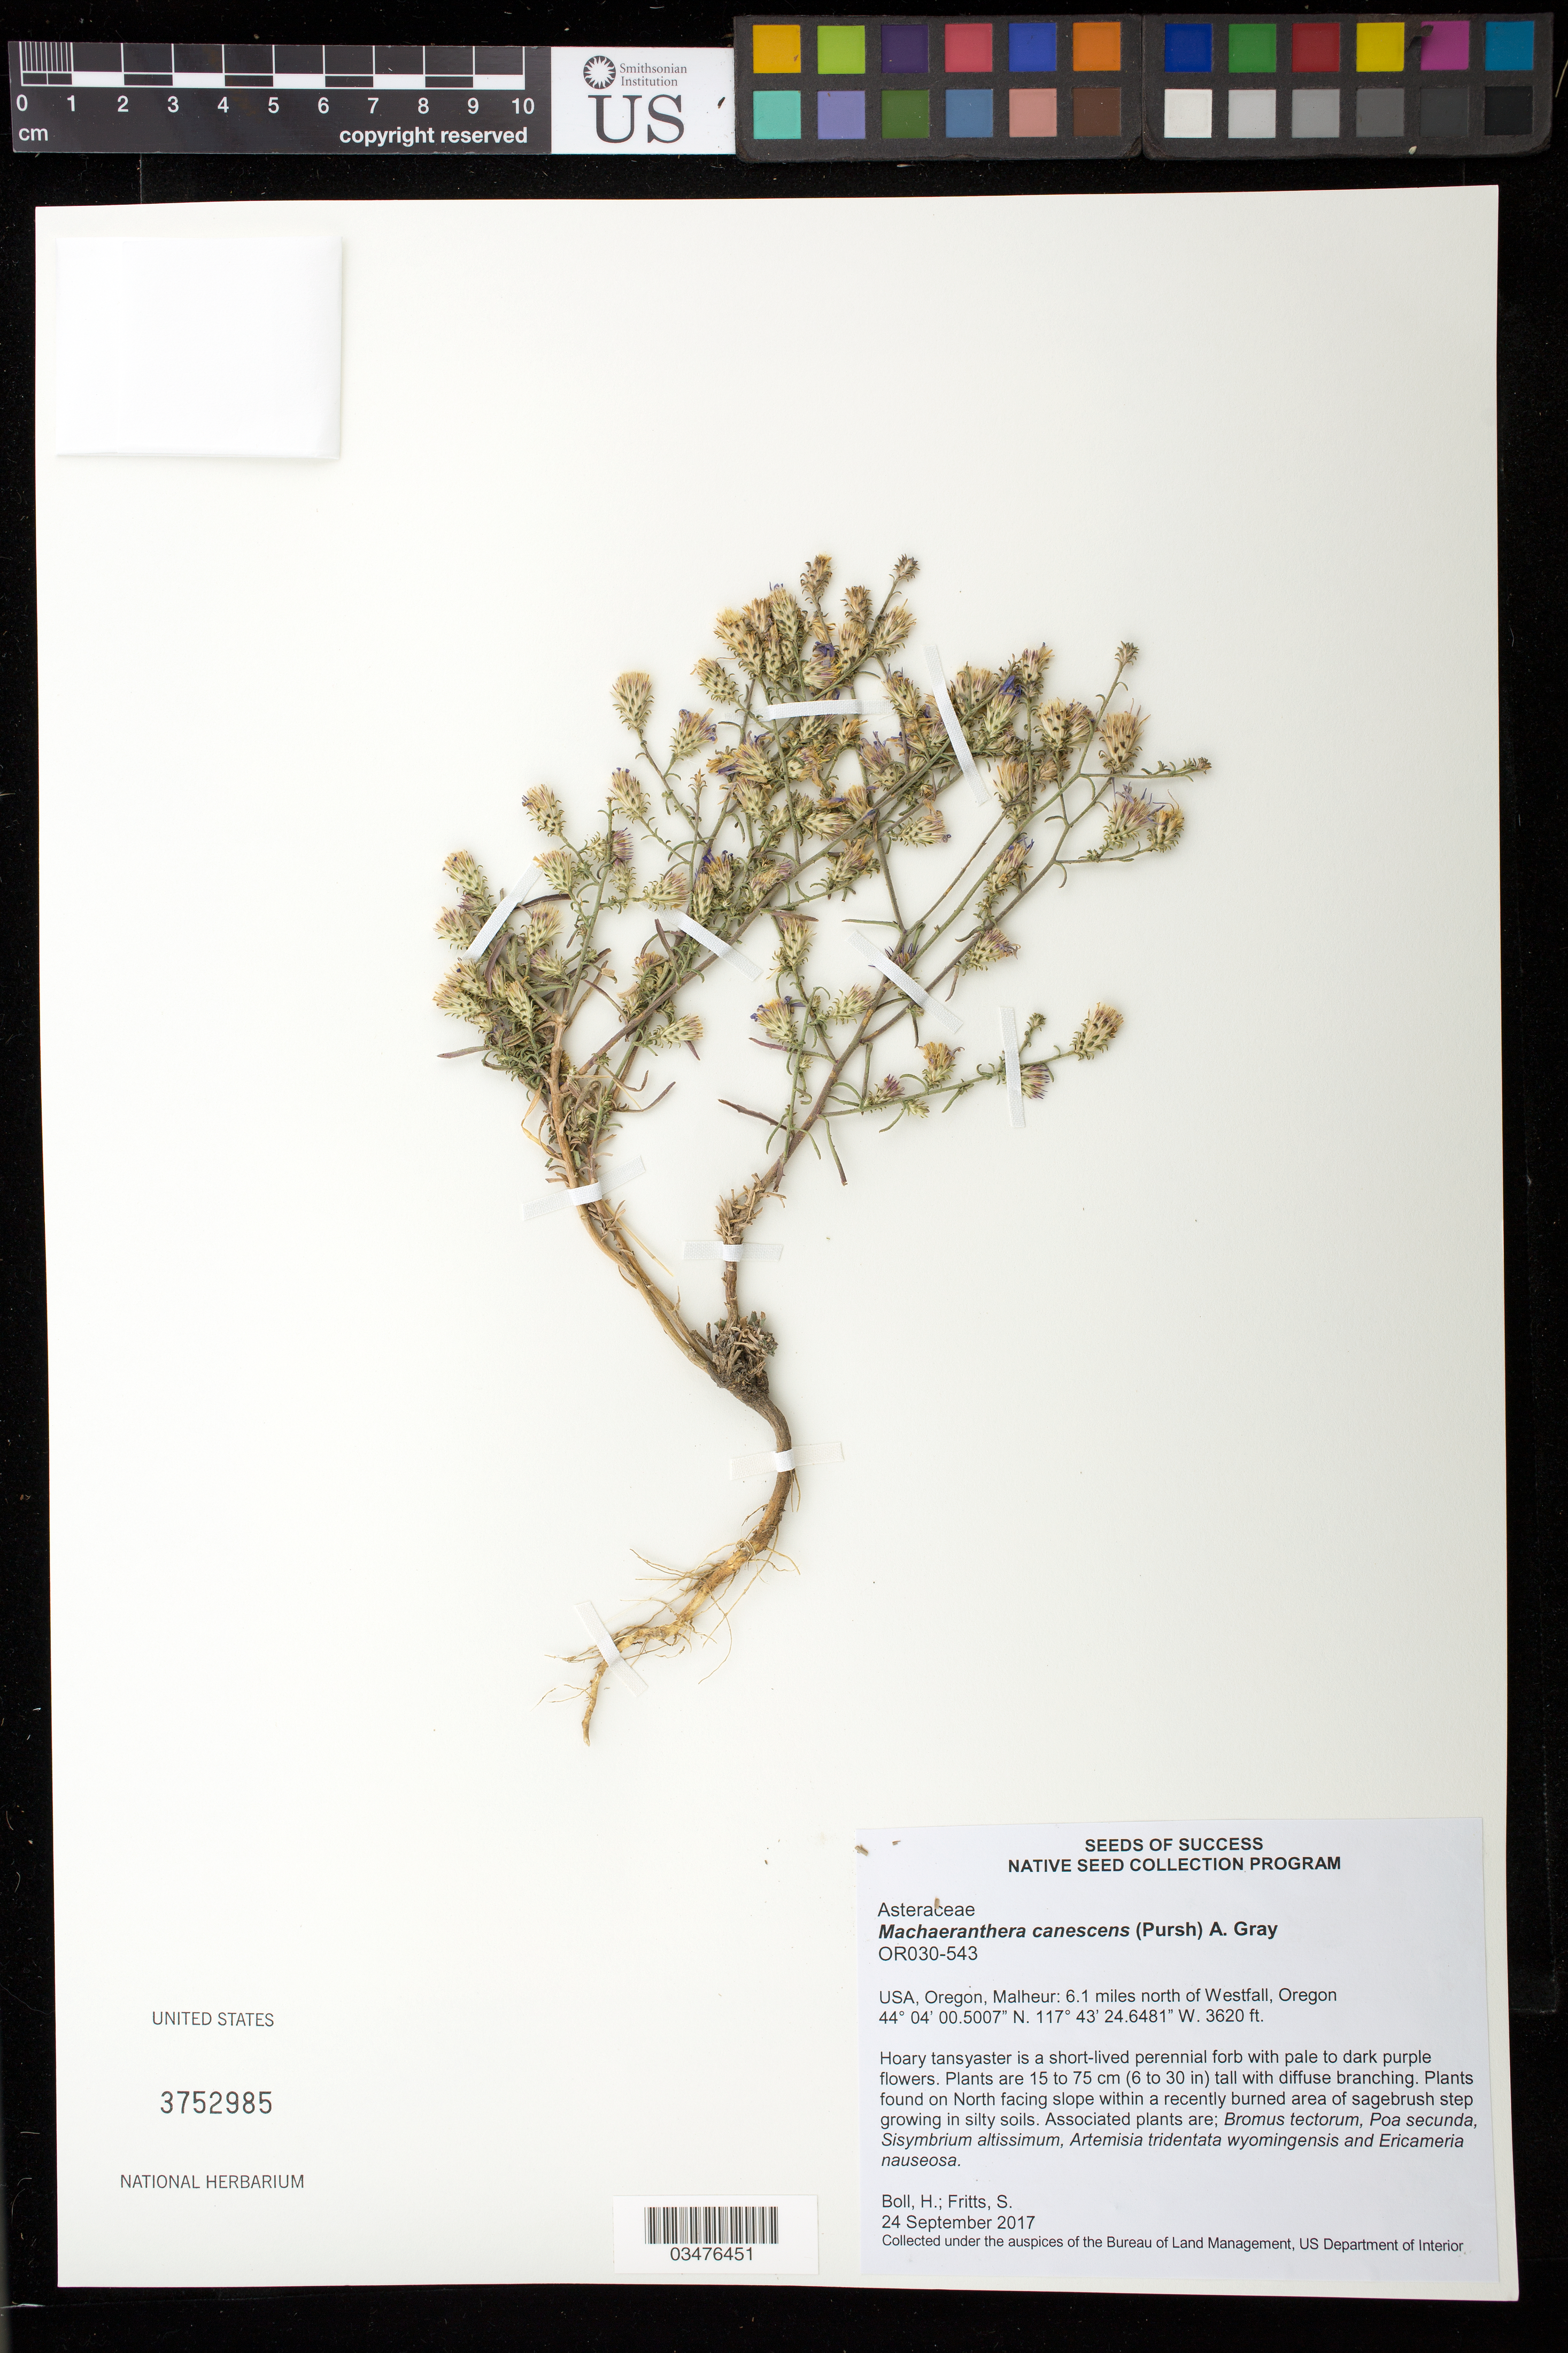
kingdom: Plantae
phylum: Tracheophyta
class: Magnoliopsida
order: Asterales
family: Asteraceae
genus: Machaeranthera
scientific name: Machaeranthera canescens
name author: (Pursh) A. Gray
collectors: H. Boll & S. Fritts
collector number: OR030-543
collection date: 2017-09-24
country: United States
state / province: Oregon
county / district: Malheur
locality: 6.1 mi. N of Westfall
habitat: Sagebrush grassland ecosystem. Strongholds seem to be on disturbed soils like roadsides and recent burns.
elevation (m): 1103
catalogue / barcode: US 3752985